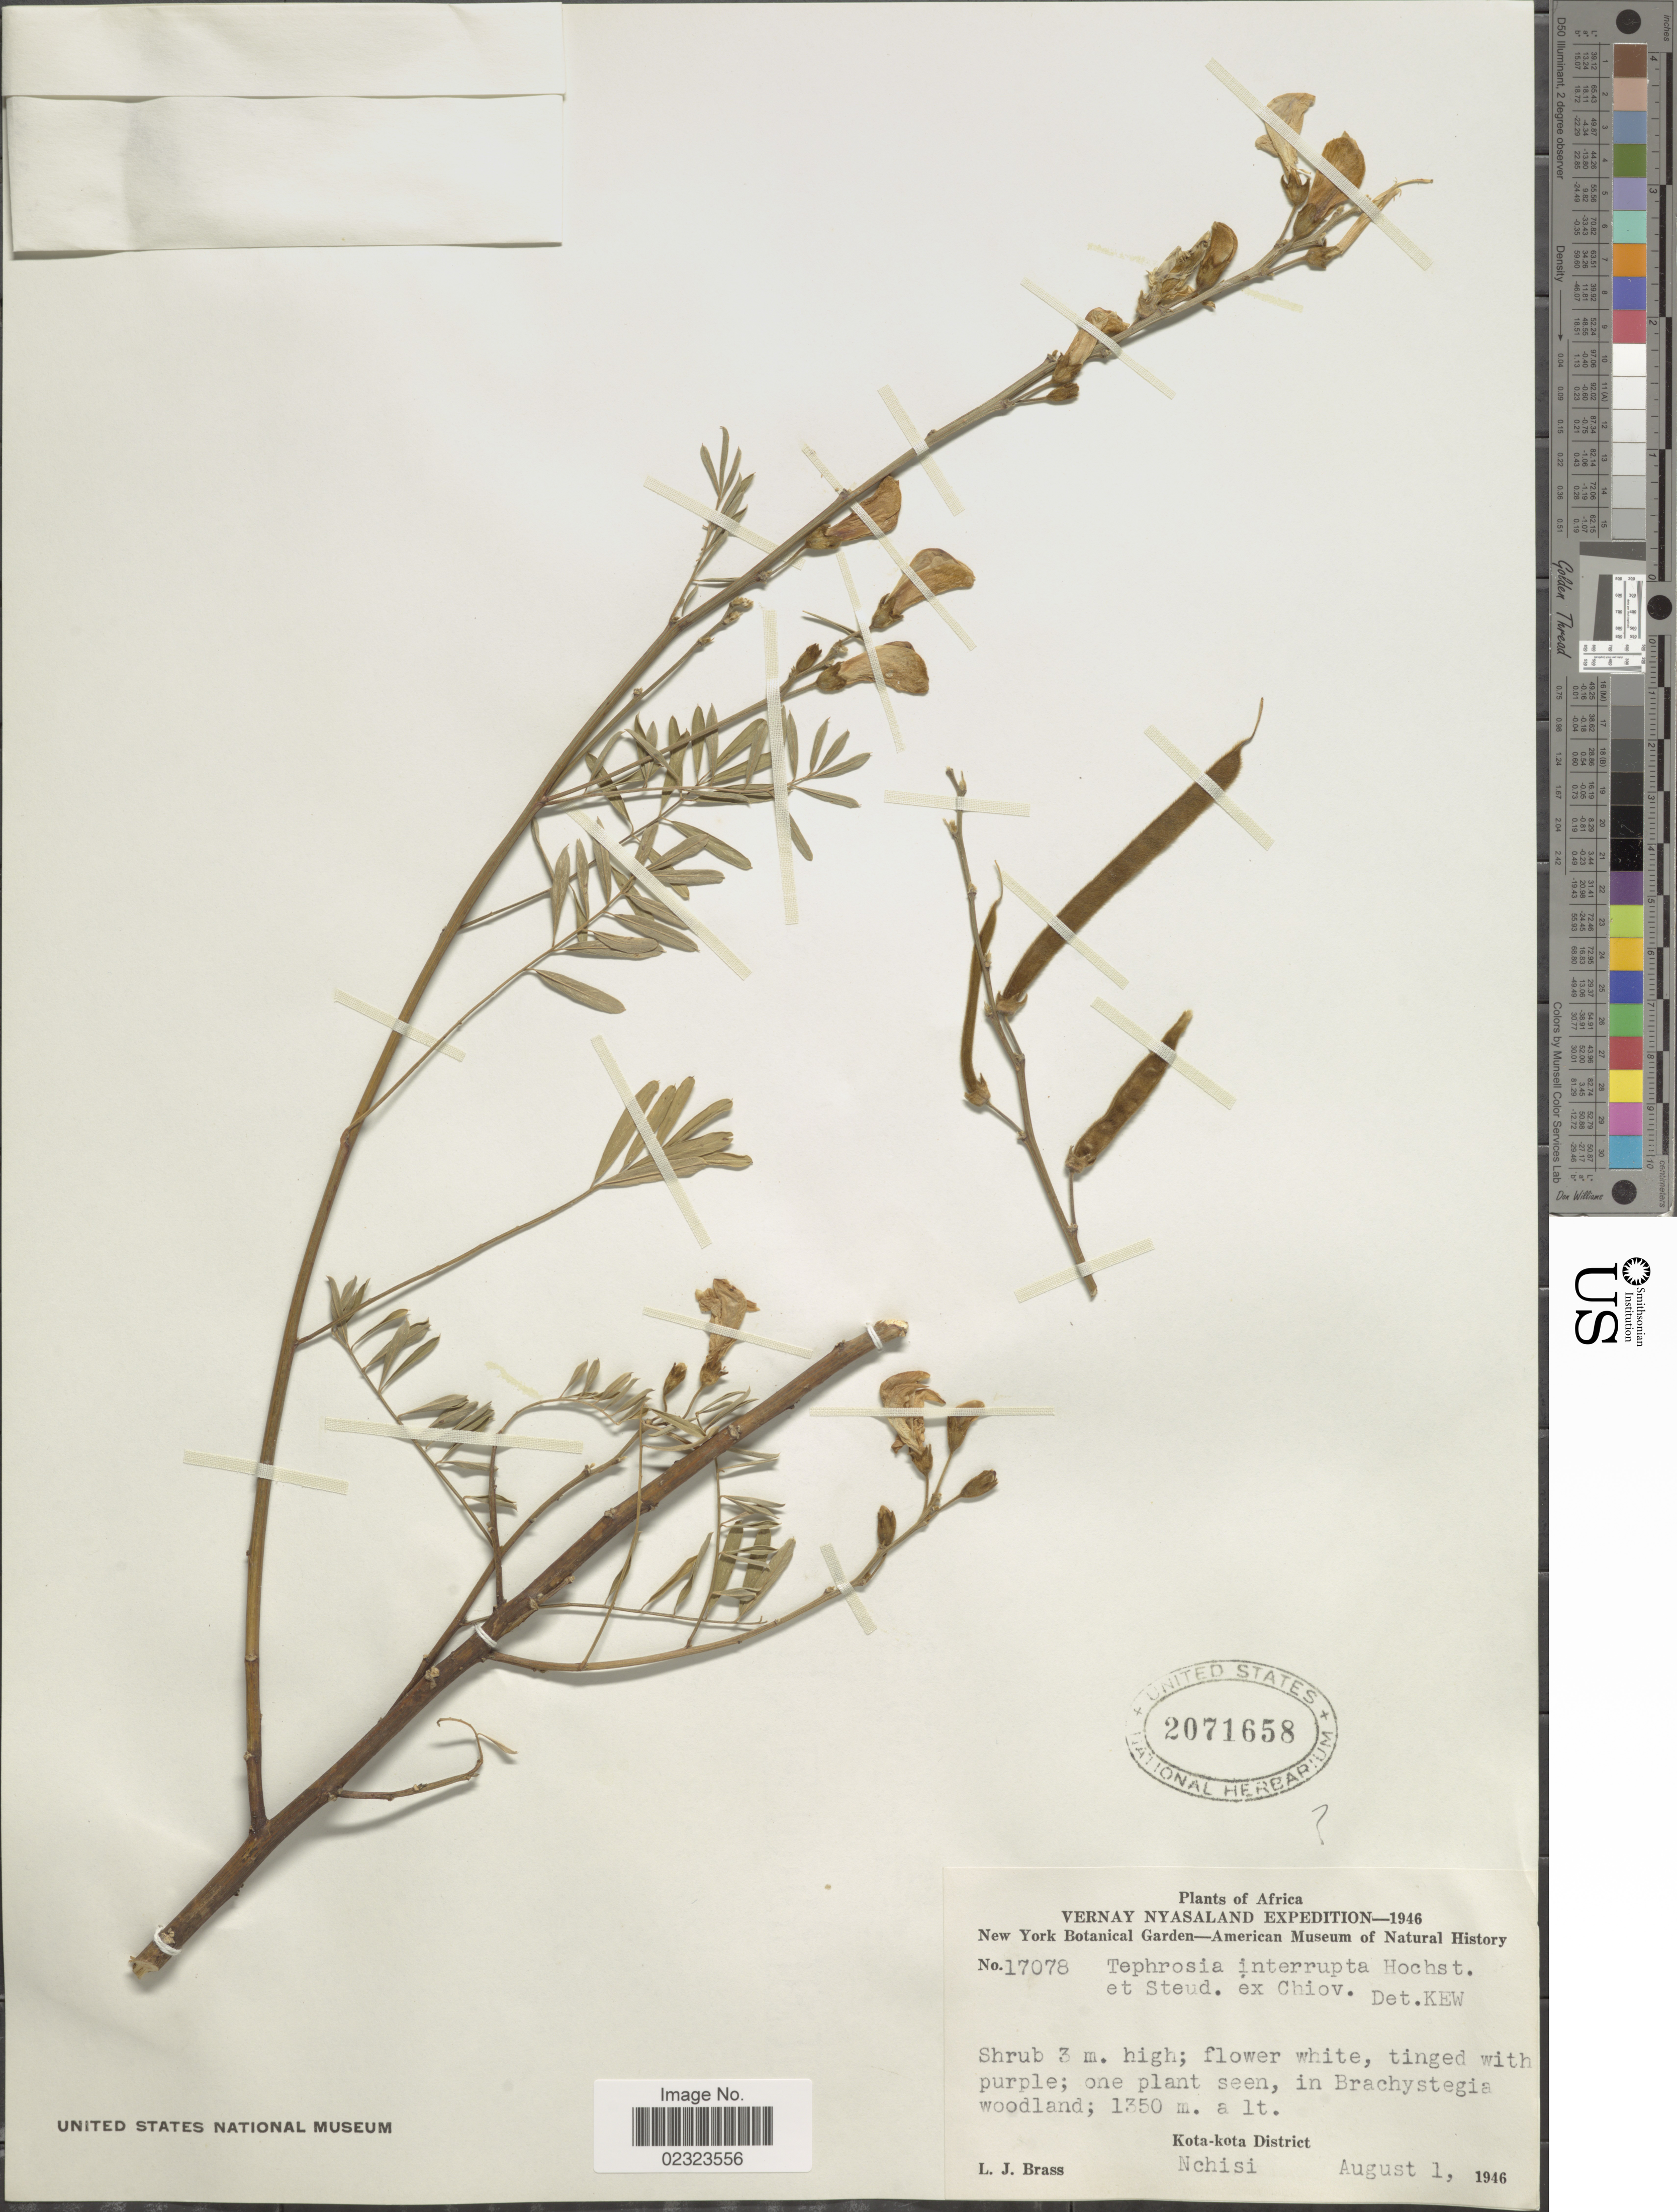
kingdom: Plantae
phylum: Tracheophyta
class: Magnoliopsida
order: Fabales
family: Fabaceae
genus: Tephrosia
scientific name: Tephrosia interrupta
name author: Hochst. & Steud. ex Engl.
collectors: L. J. Brass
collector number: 17078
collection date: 1946-08-01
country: Malawi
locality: Vernay Nyasaland, Kota-kota District, Nchisi.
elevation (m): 1350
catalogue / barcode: US 2071658